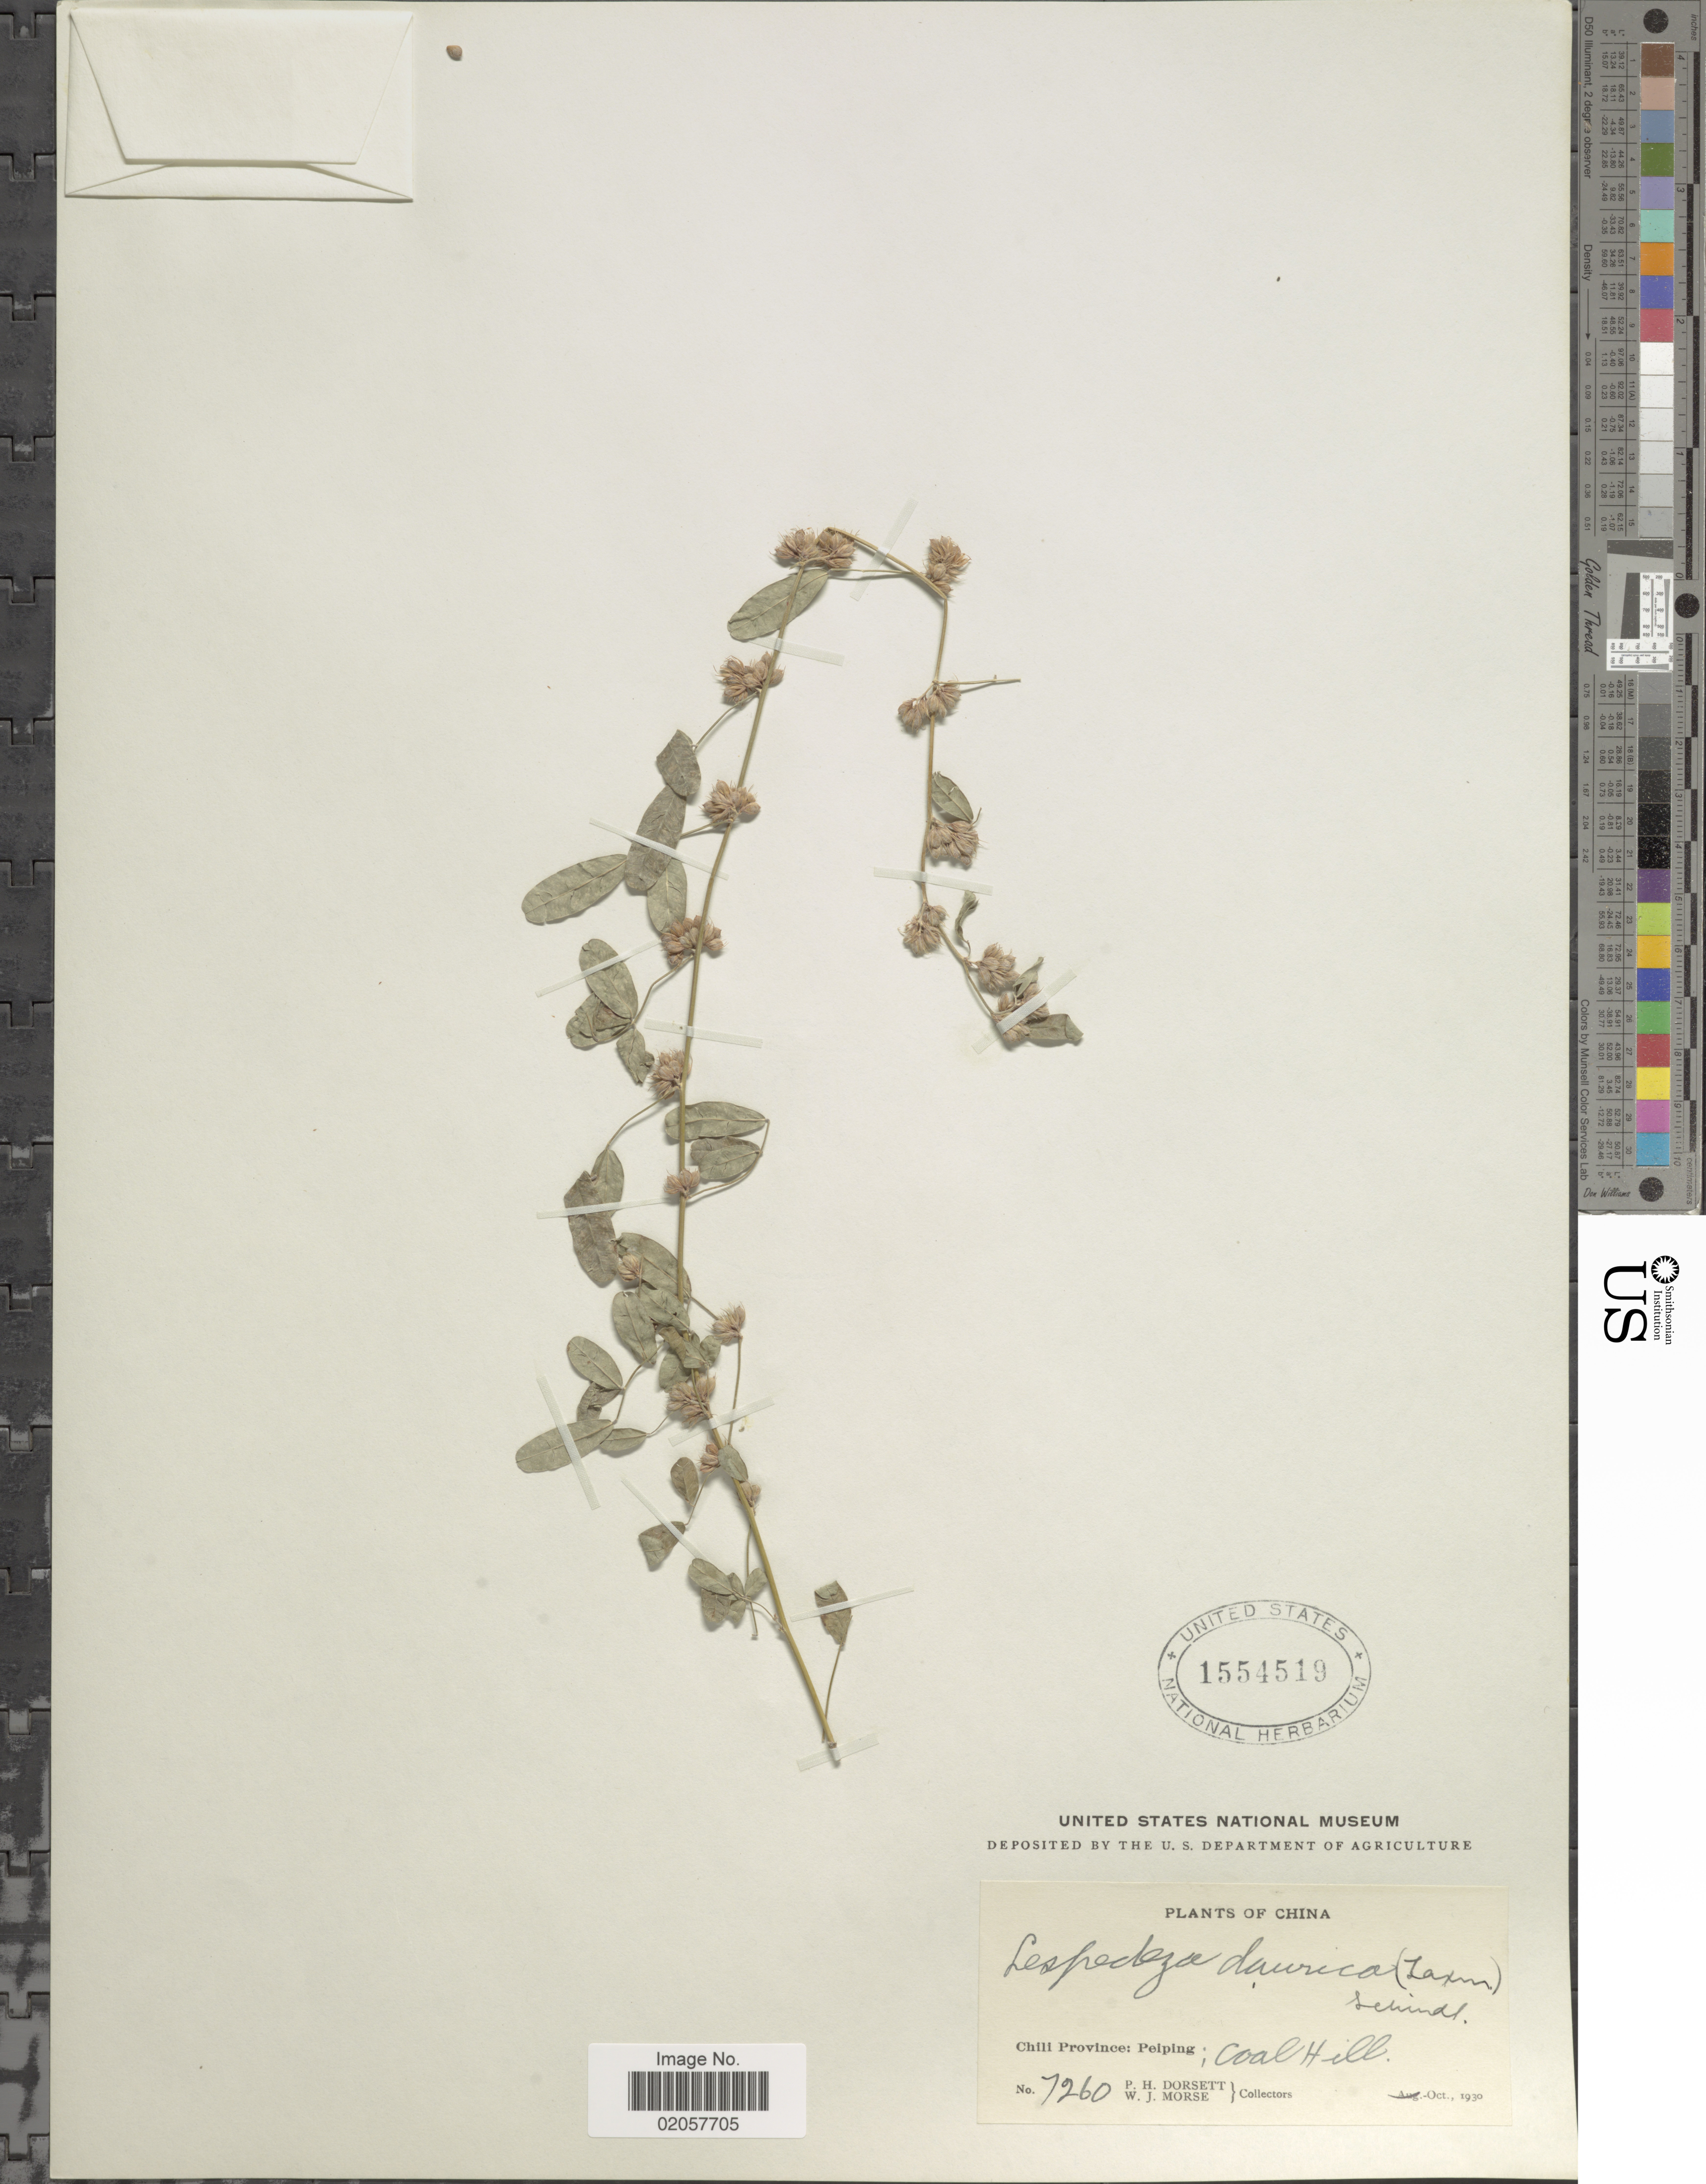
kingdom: Plantae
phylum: Tracheophyta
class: Magnoliopsida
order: Fabales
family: Fabaceae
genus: Lespedeza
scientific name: Lespedeza davurica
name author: (Laxm.) Schindl.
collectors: P. H. Dorsett & W. J. Morse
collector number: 7260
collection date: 1930-10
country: China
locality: Chili Province: Peiping; Coal Hill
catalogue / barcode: US 1554519